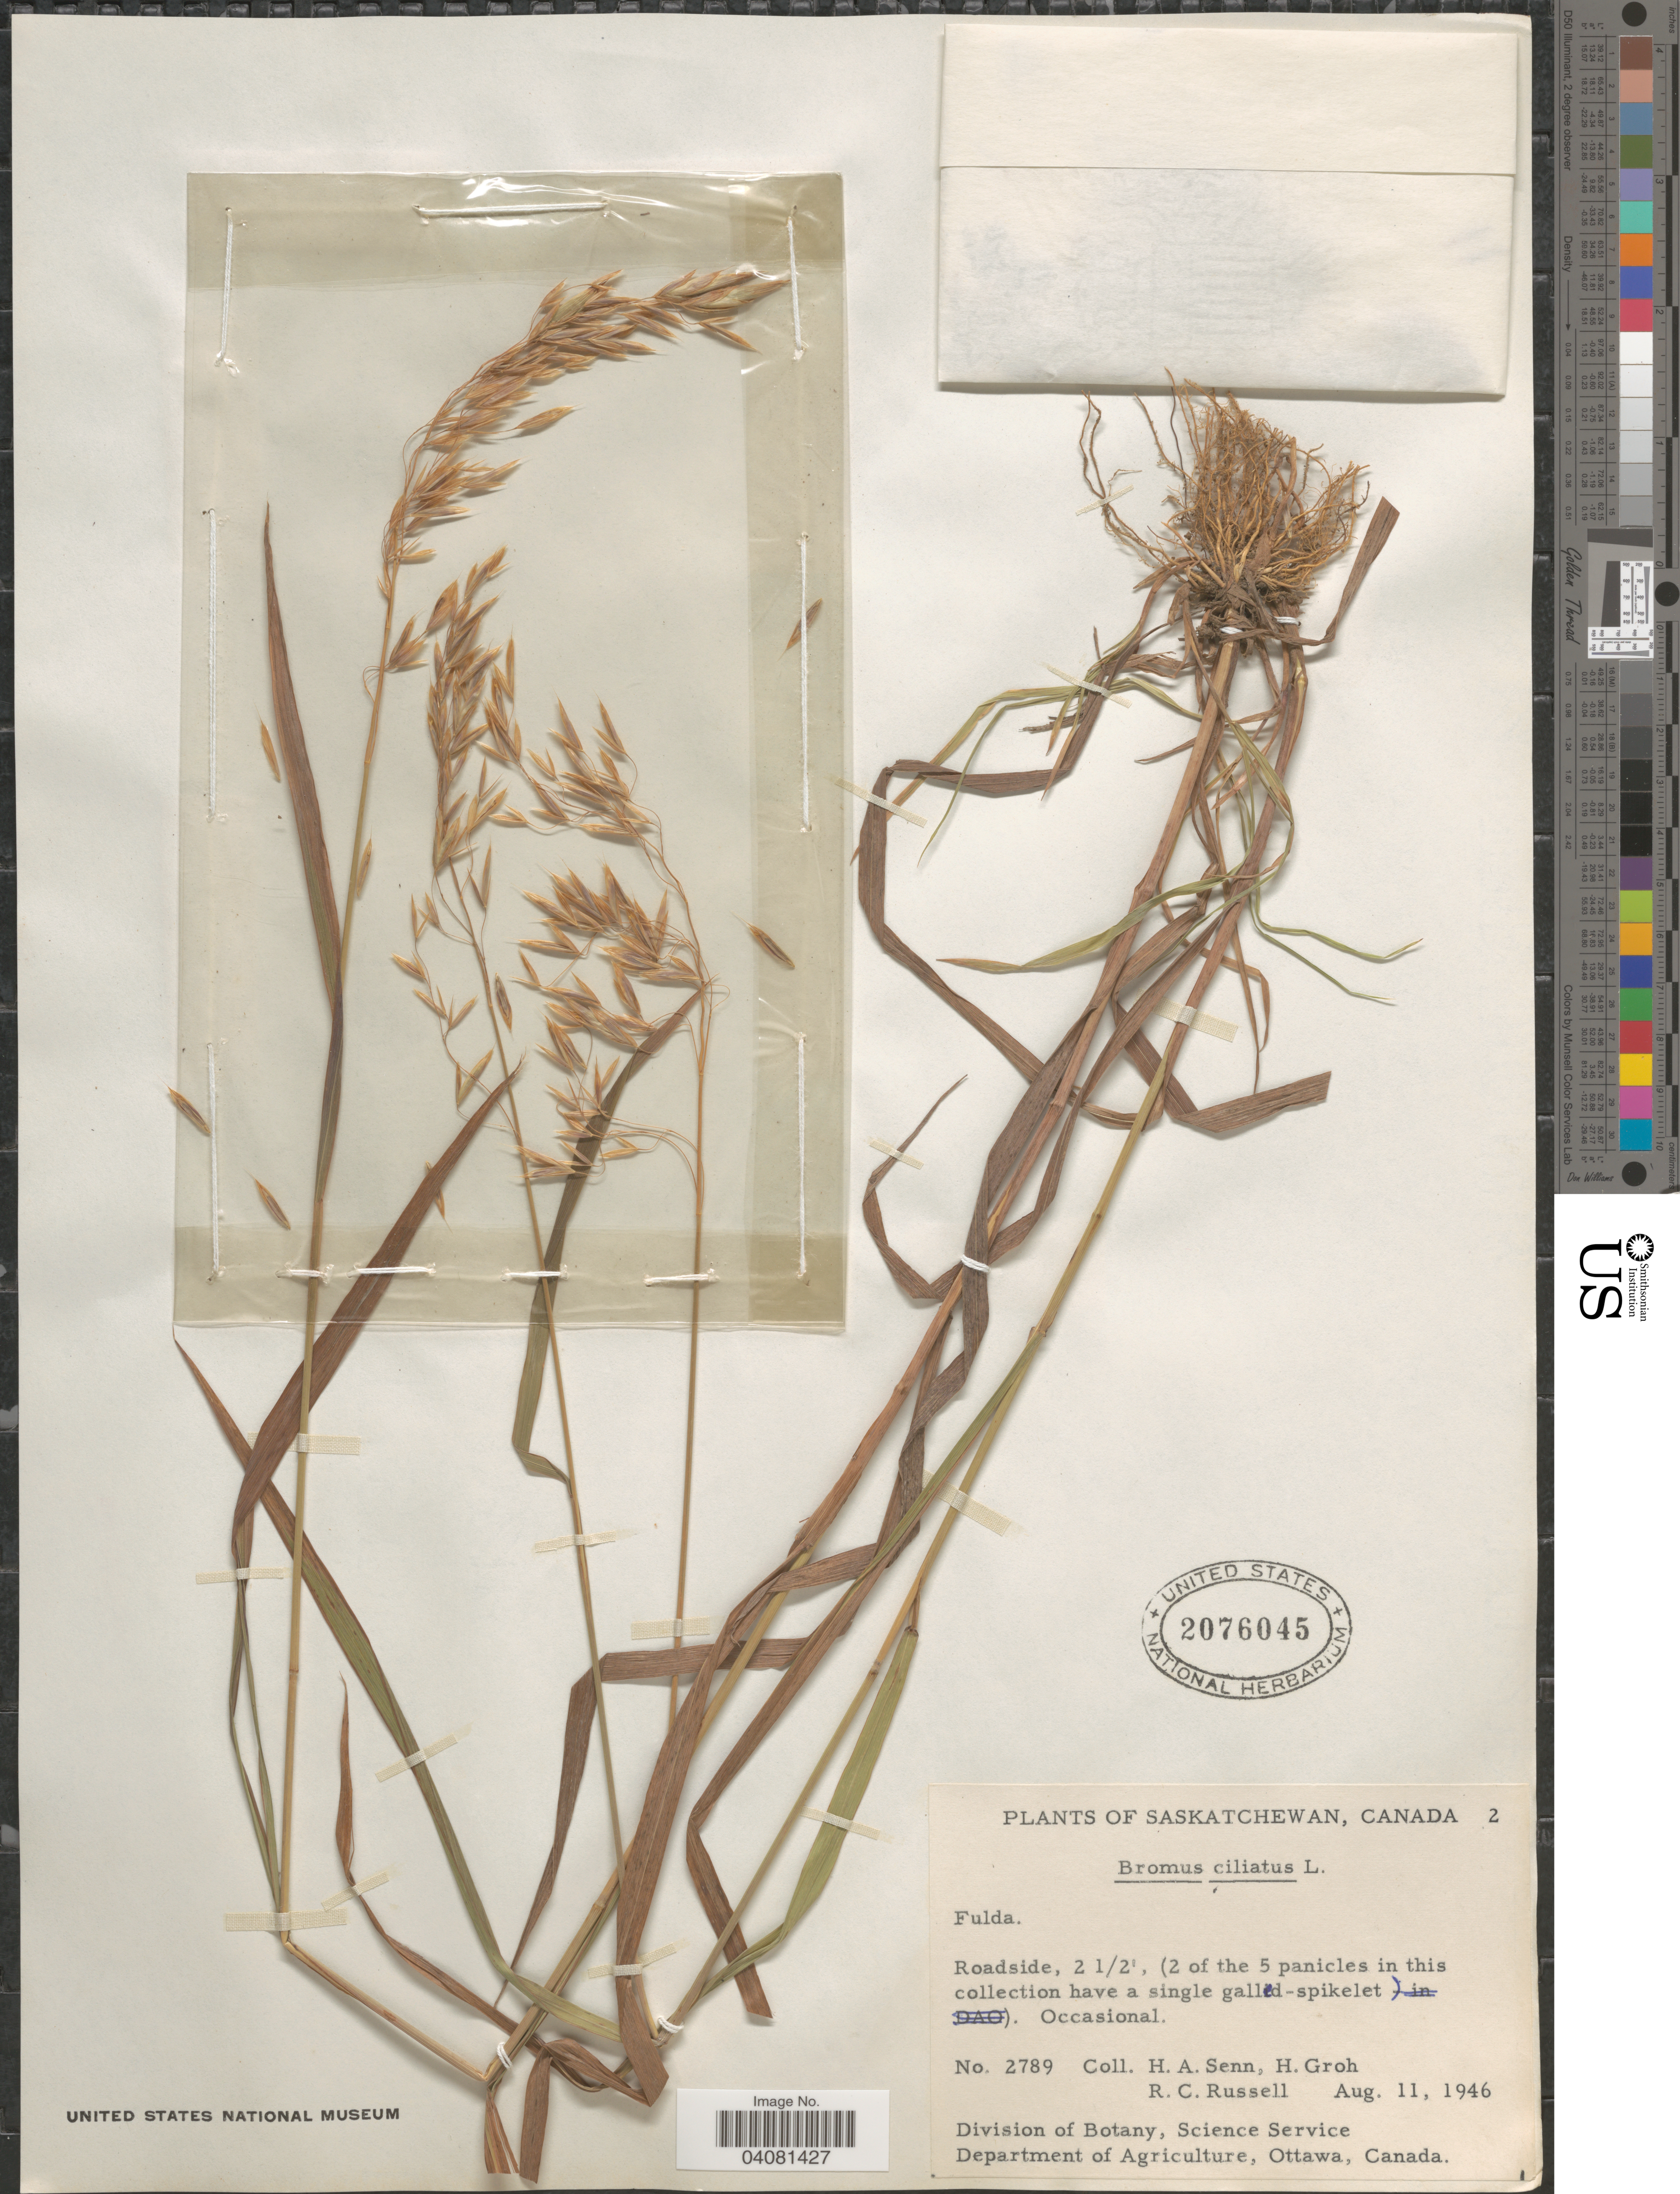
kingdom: Plantae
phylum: Tracheophyta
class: Liliopsida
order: Poales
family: Poaceae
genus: Bromus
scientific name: Bromus ciliatus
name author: L.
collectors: H. Senn & R. Russell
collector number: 2789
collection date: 1946-08-11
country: Canada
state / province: Saskatchewan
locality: Fulda. Roadside, 2 1/2.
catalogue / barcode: US 2076045